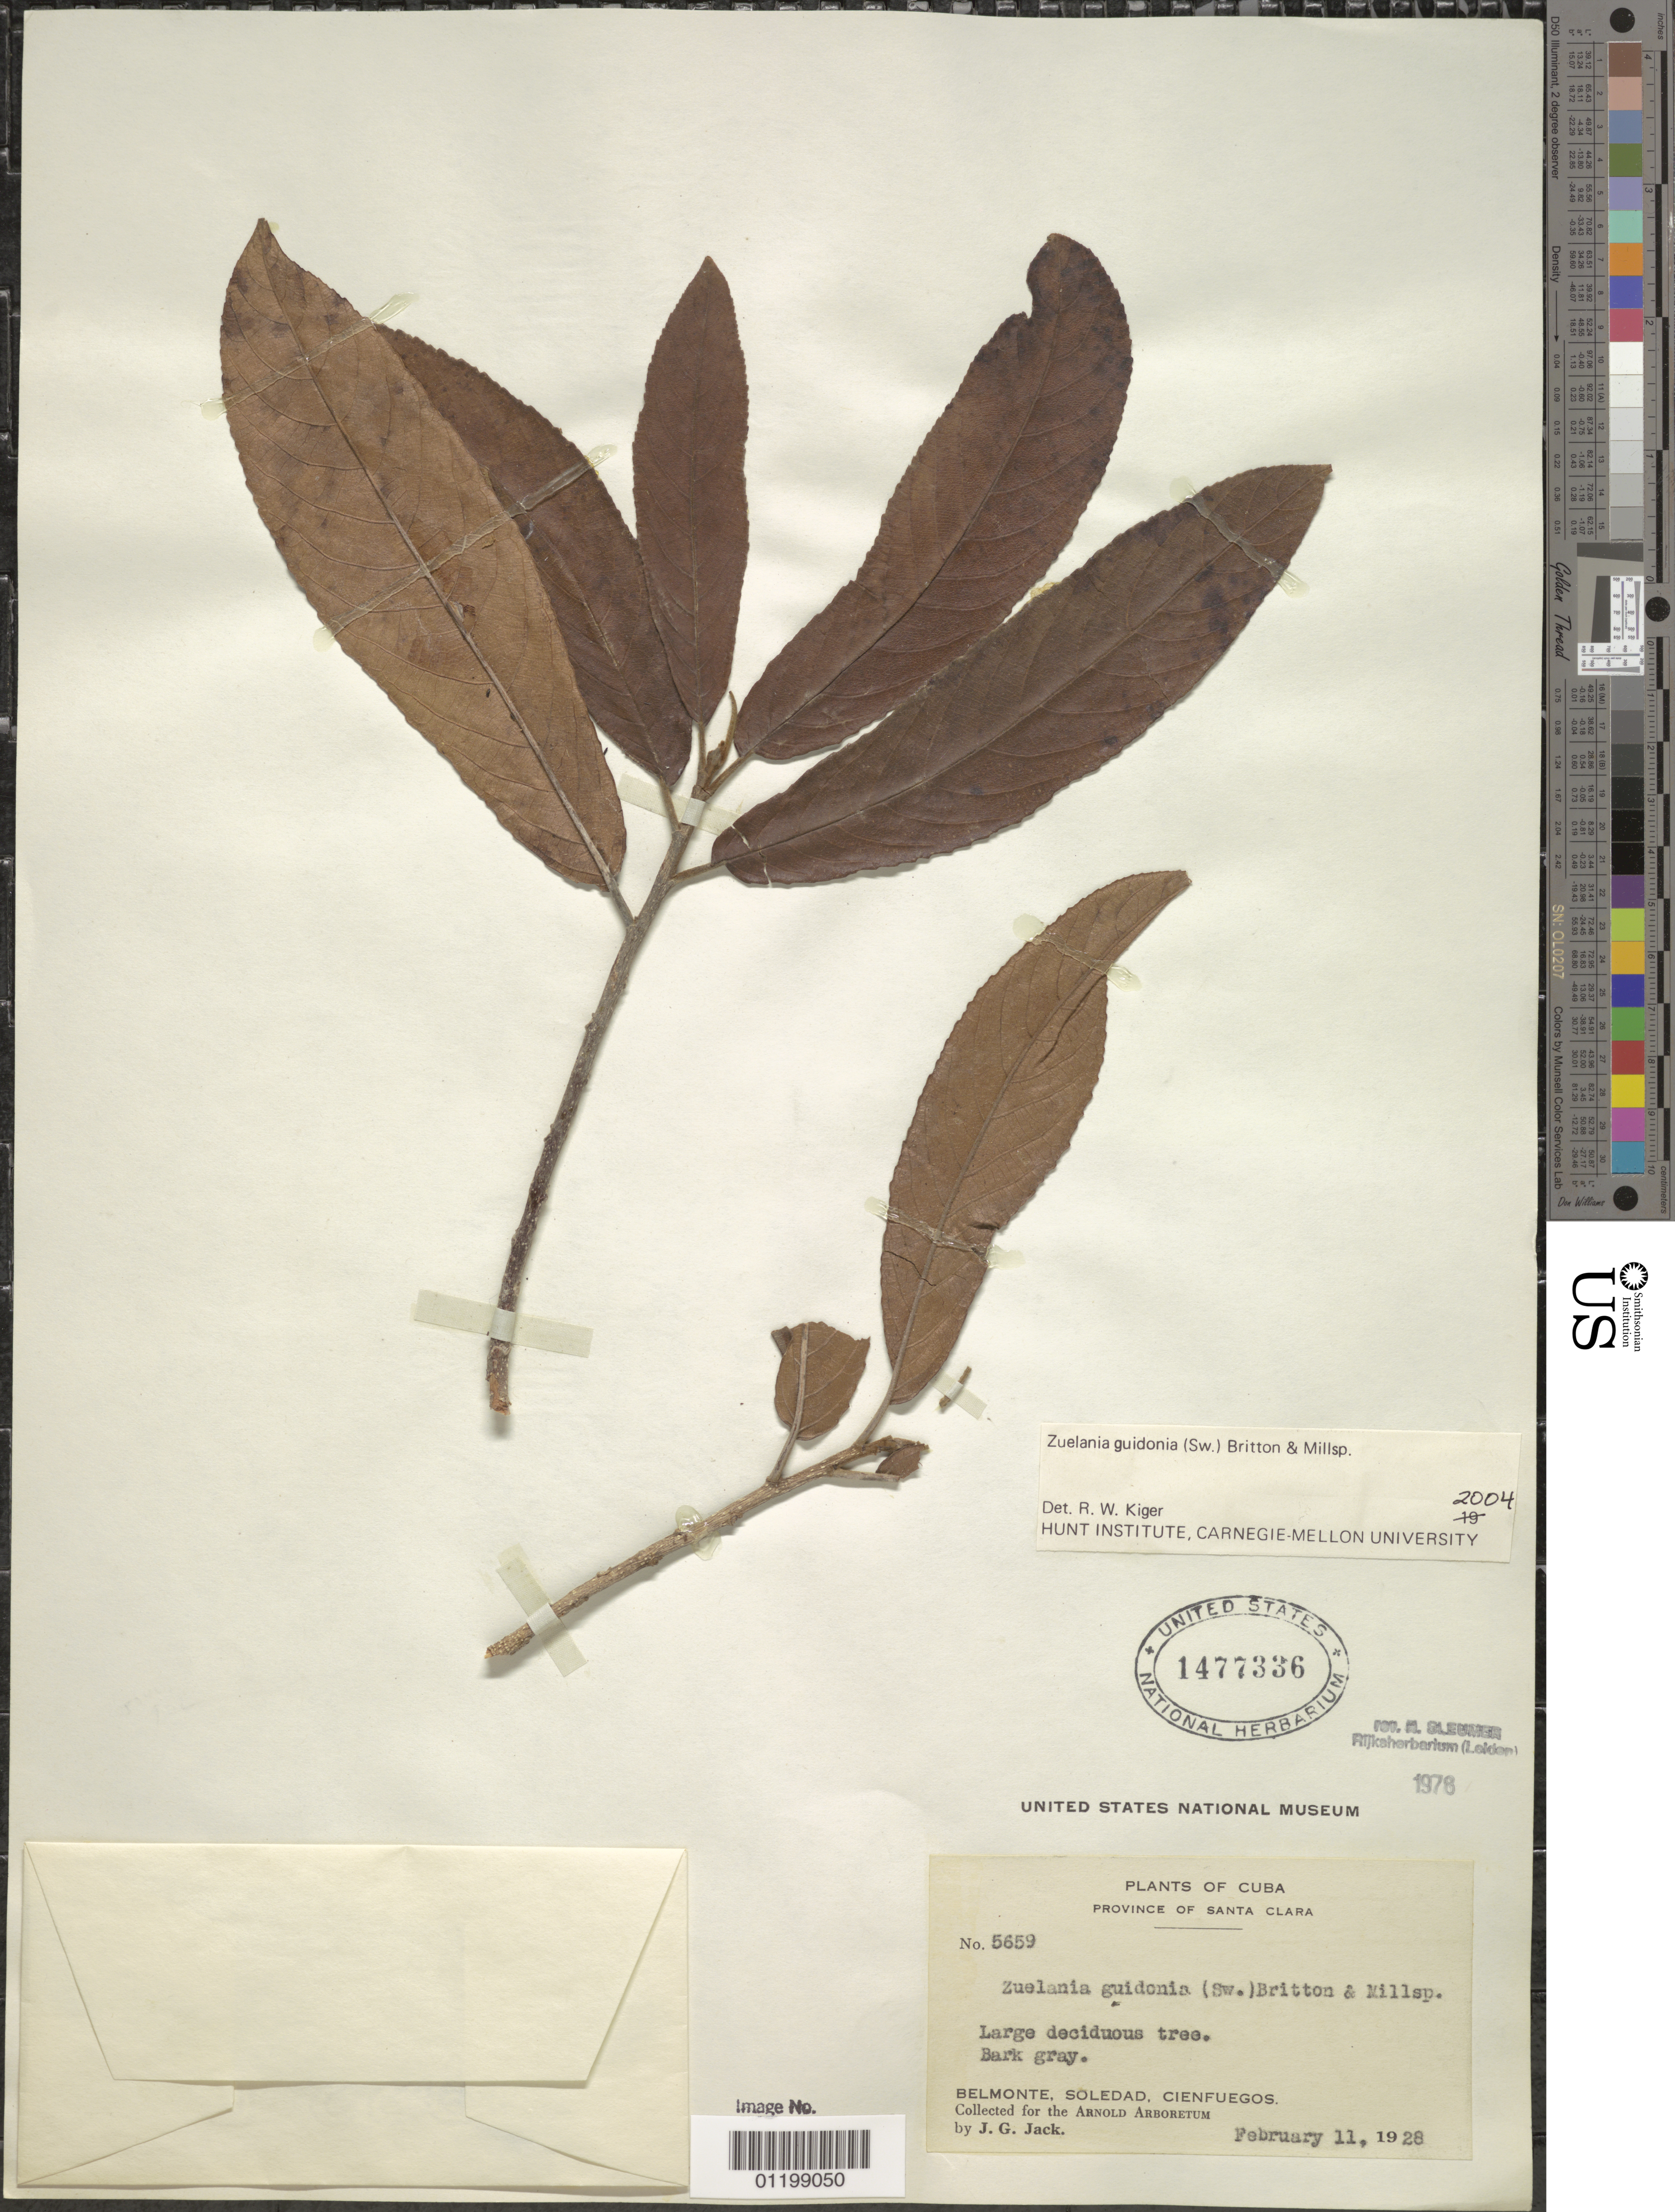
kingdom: Plantae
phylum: Tracheophyta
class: Magnoliopsida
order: Malpighiales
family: Salicaceae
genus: Casearia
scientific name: Casearia laetioides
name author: (A. Rich.) Warb.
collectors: J. G. Jack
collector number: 5659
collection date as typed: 11 Feb 1928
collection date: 1928-02-11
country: Cuba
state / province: Cienfuegos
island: Cuba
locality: Province of Santa Clara Cienfuegos, Soledad, Belmonte Brook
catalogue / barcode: US 1477336